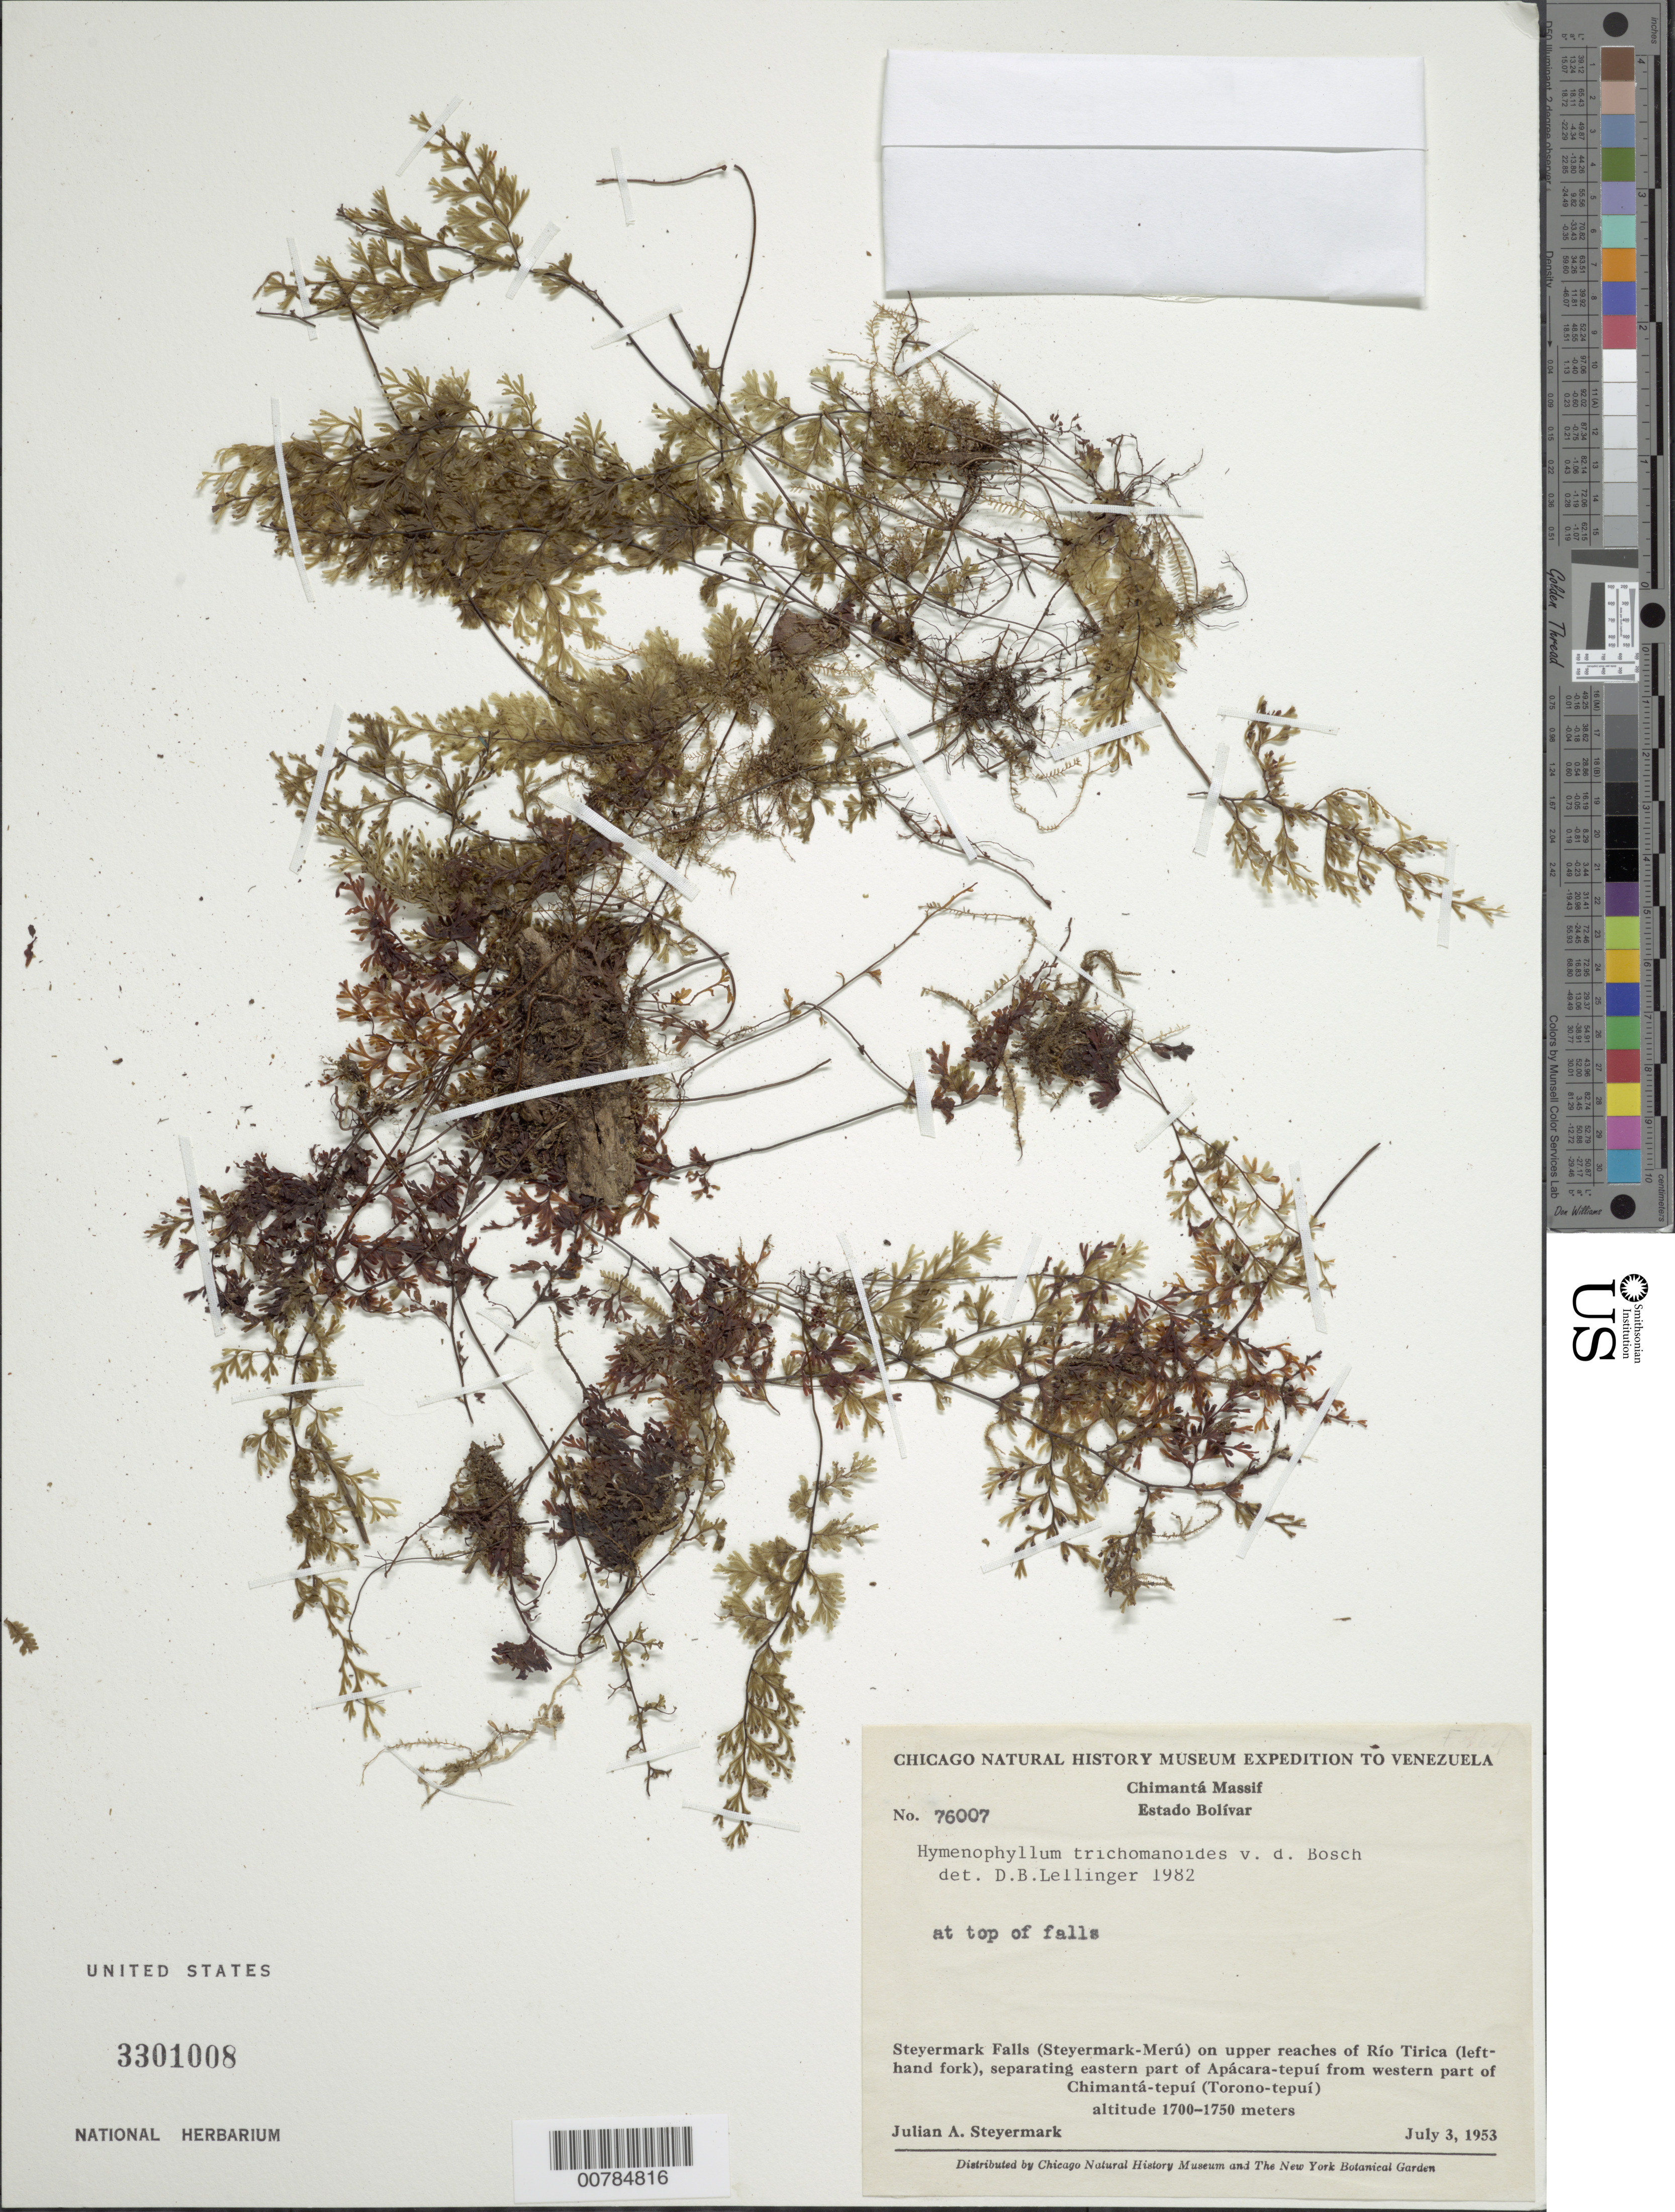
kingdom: Plantae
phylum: Tracheophyta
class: Polypodiopsida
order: Hymenophyllales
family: Hymenophyllaceae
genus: Hymenophyllum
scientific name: Hymenophyllum trichomanoides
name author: Bosch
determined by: Lellinger, David B., (BOT), Smithsonian Institution - National Museum of Natural History (UNITED STATES)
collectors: J. Steyermark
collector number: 76007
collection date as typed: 3-Jul-53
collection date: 1953-07-03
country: Venezuela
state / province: Bolívar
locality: Steyermark Falls, Río Tirica, between Apácara-tepuí and Chimantá-tepuí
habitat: Top of falls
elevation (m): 1700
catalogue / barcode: US 3301008